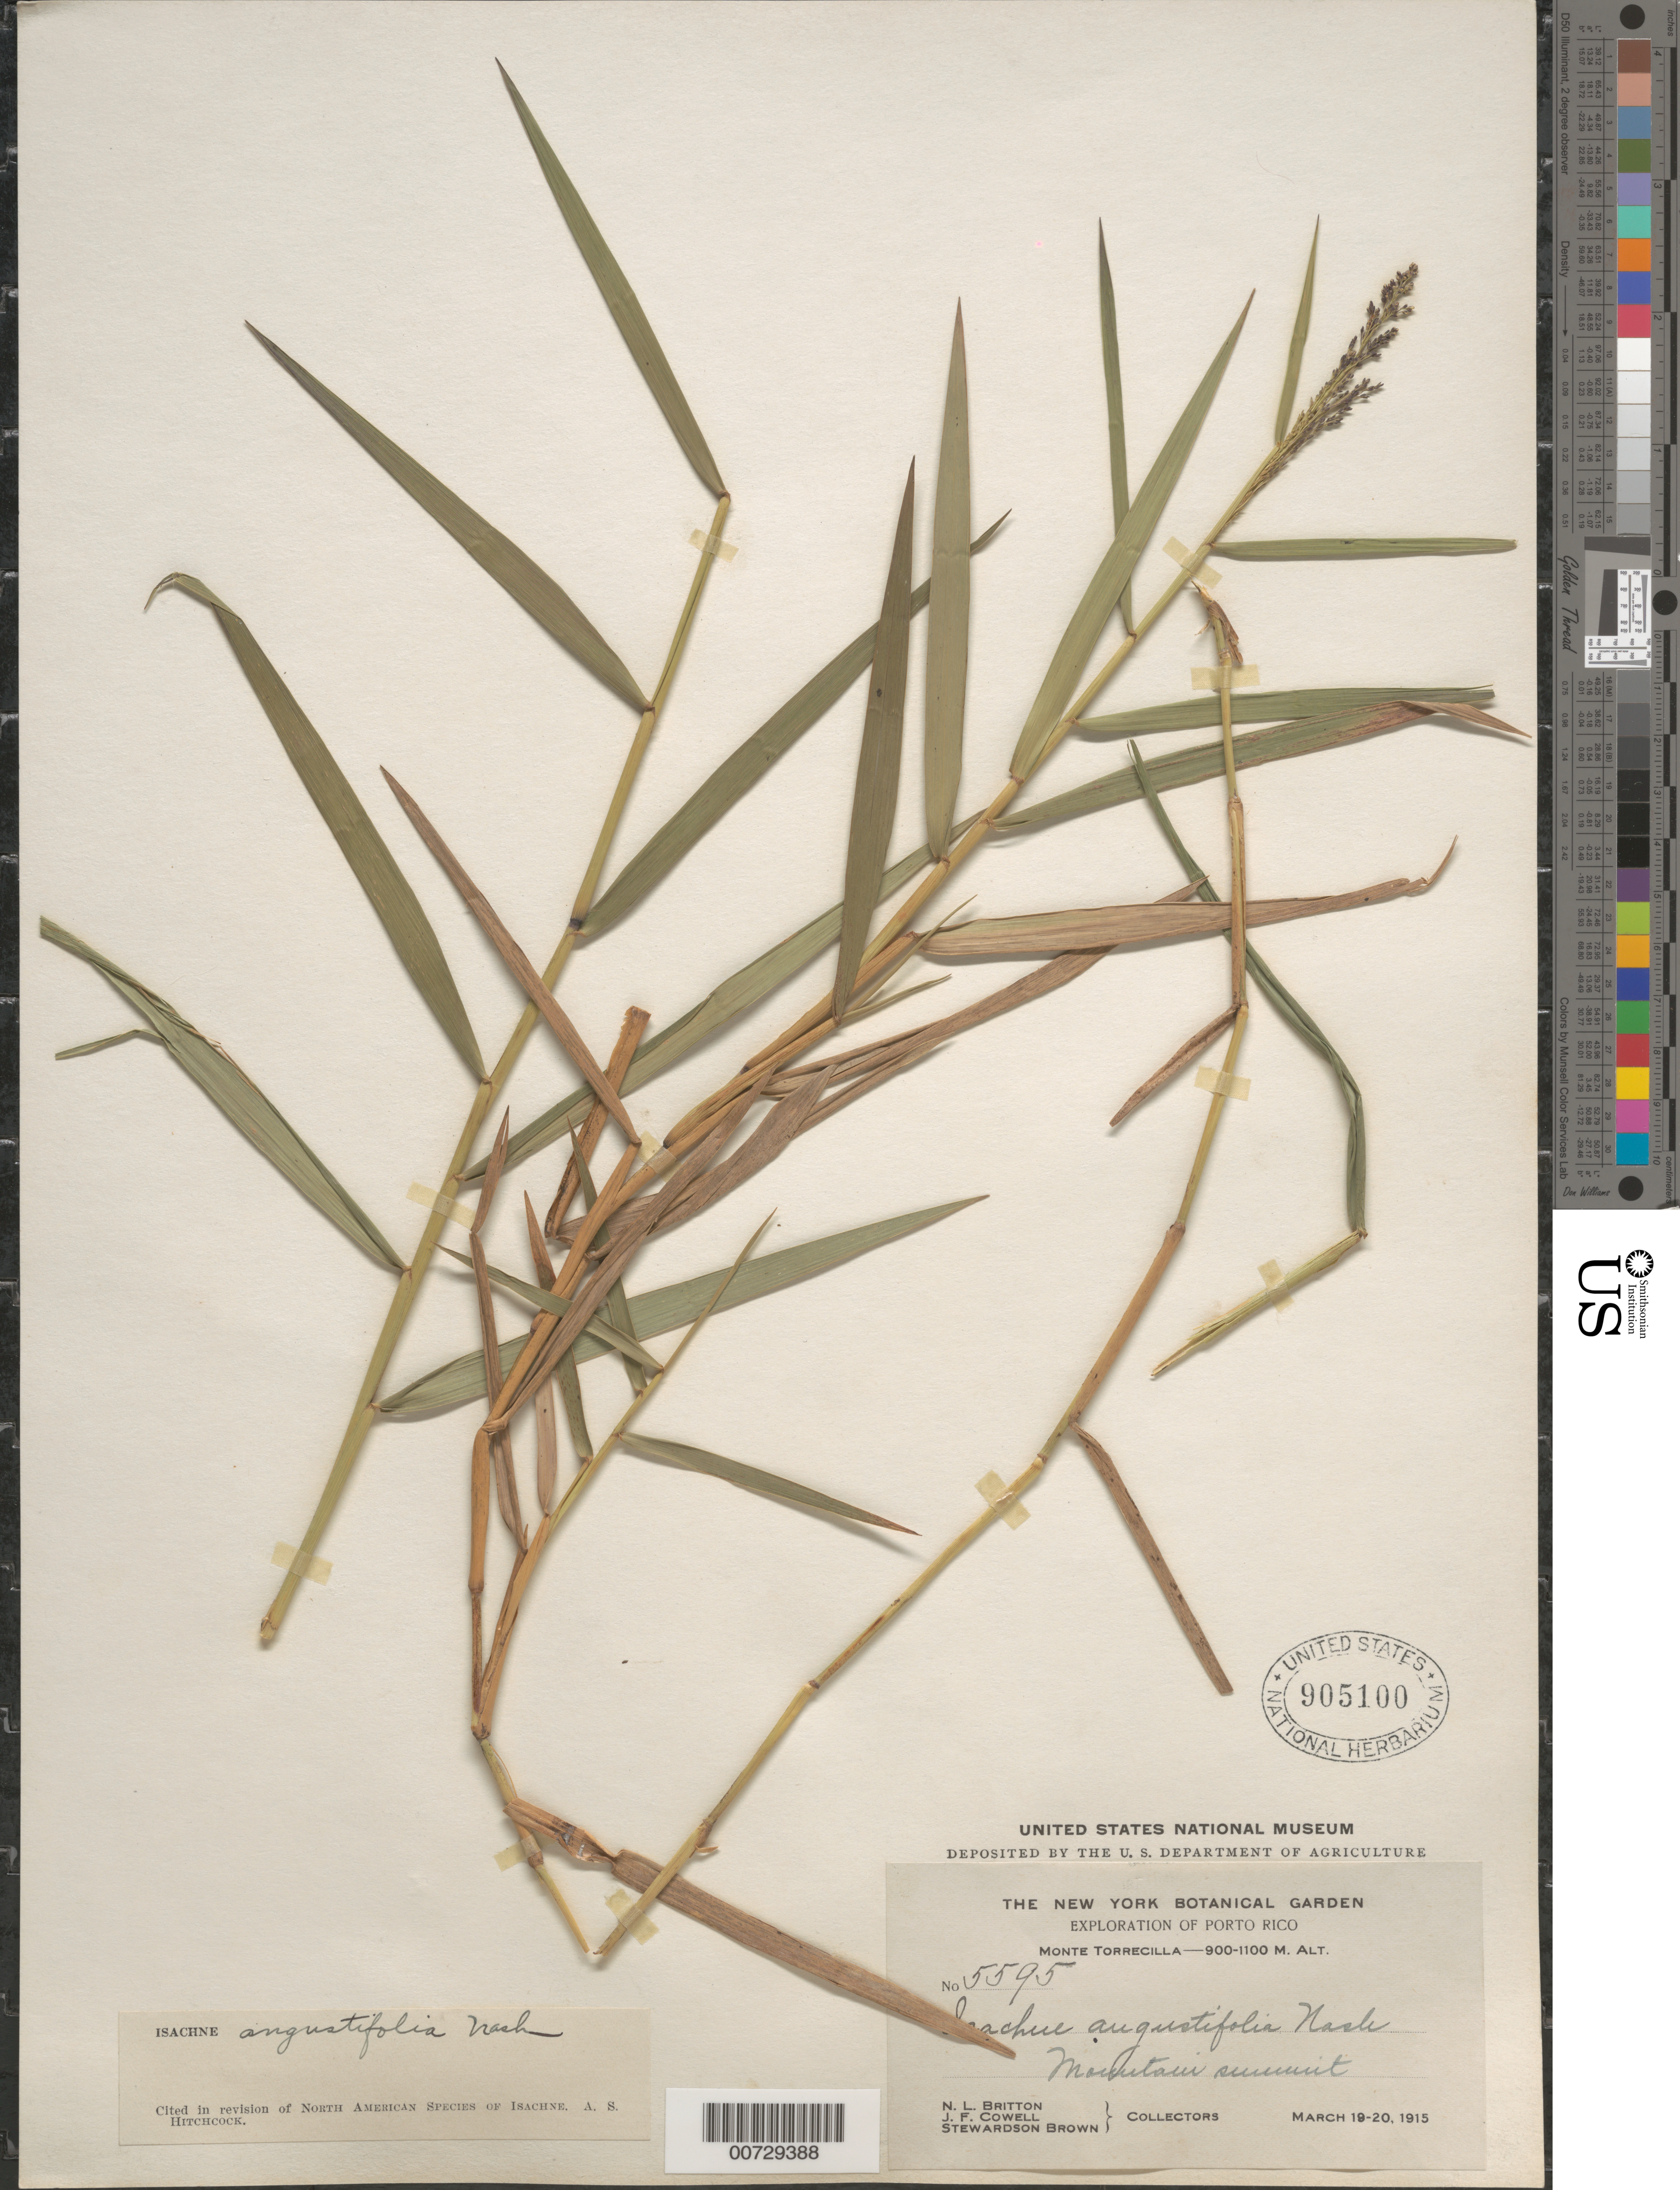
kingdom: Plantae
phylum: Tracheophyta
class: Liliopsida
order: Poales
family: Poaceae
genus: Isachne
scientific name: Isachne angustifolia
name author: Nash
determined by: Hitchcock, Albert S.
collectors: N. Britton, J. F. Cowell & S. Brown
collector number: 5595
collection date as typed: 19 Mar 1915 to 20 Mar 1915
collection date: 1915-03-19/1915-03-20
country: Puerto Rico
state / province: Barranquitas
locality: Monte Torrecilla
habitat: Mountain summit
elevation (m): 900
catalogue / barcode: US 905100